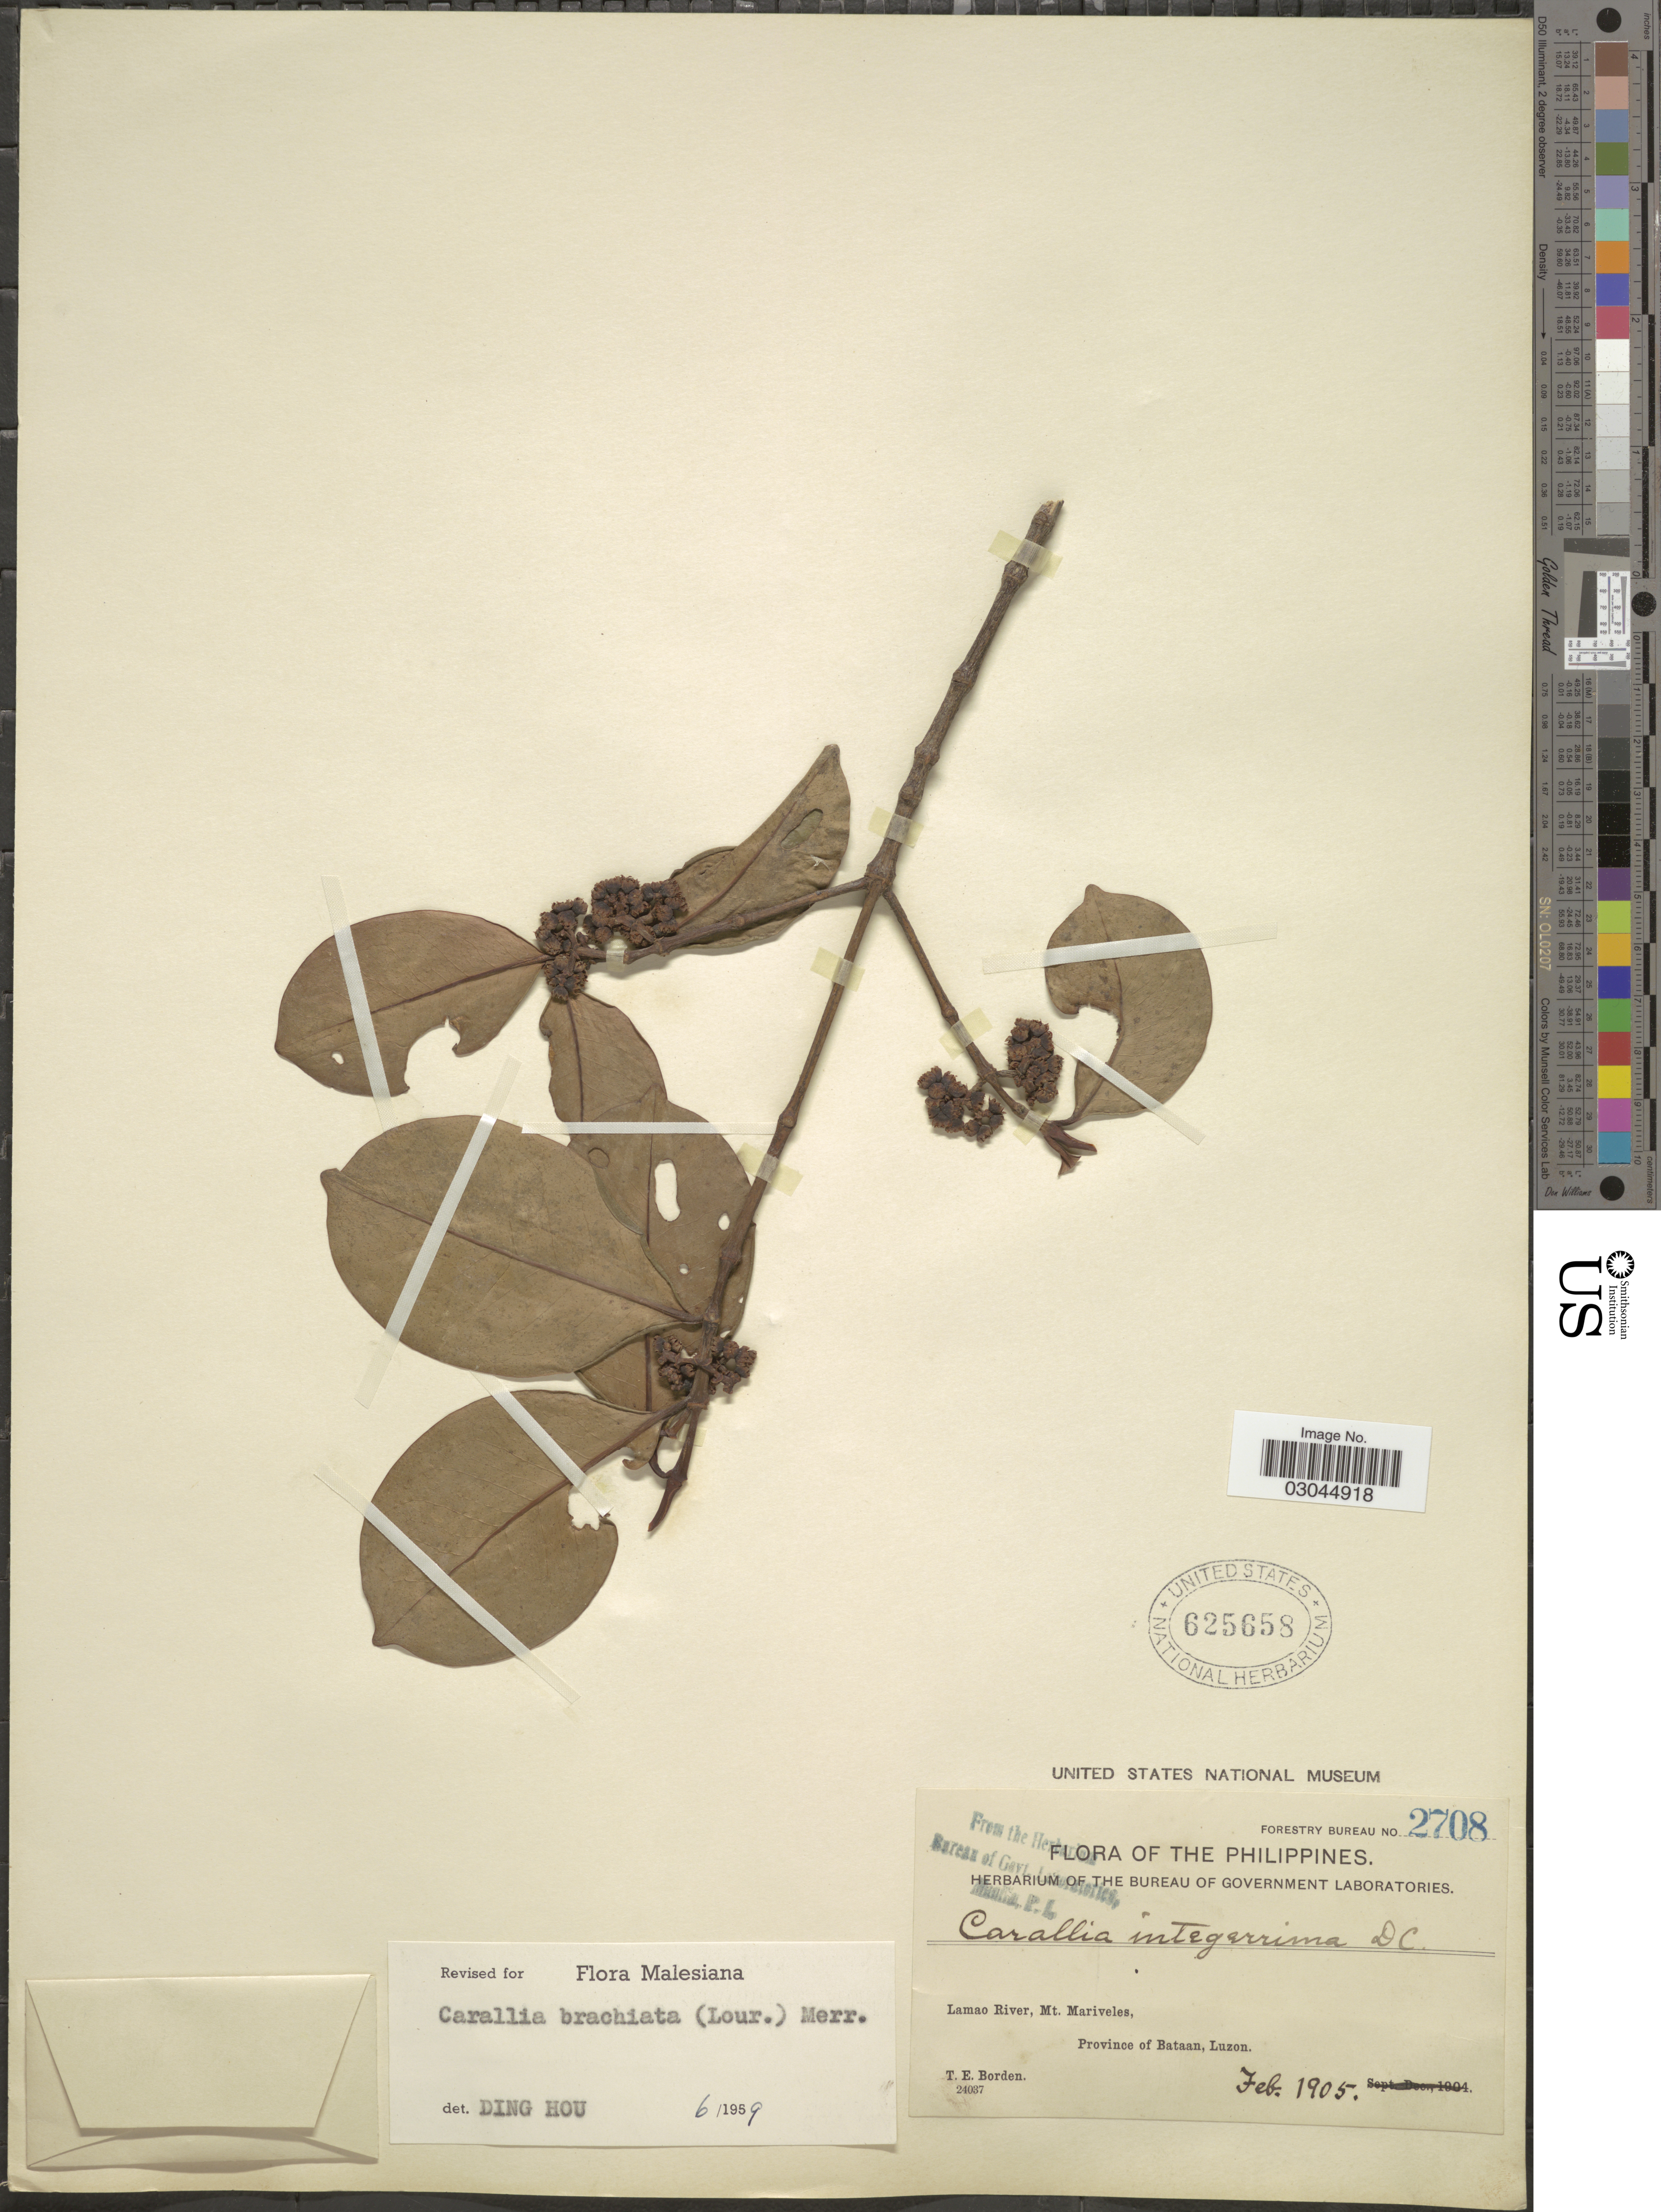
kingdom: Plantae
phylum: Tracheophyta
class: Magnoliopsida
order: Malpighiales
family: Rhizophoraceae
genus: Carallia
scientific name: Carallia brachiata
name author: (Lour.) Merr.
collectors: T. E. Borden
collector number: Forestry Bureau 2708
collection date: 1905-02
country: Philippines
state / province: Cagayan Valley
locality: Lamao River, Mt. Mariveles, Province of Bataan, Luzon.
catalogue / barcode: US 625658